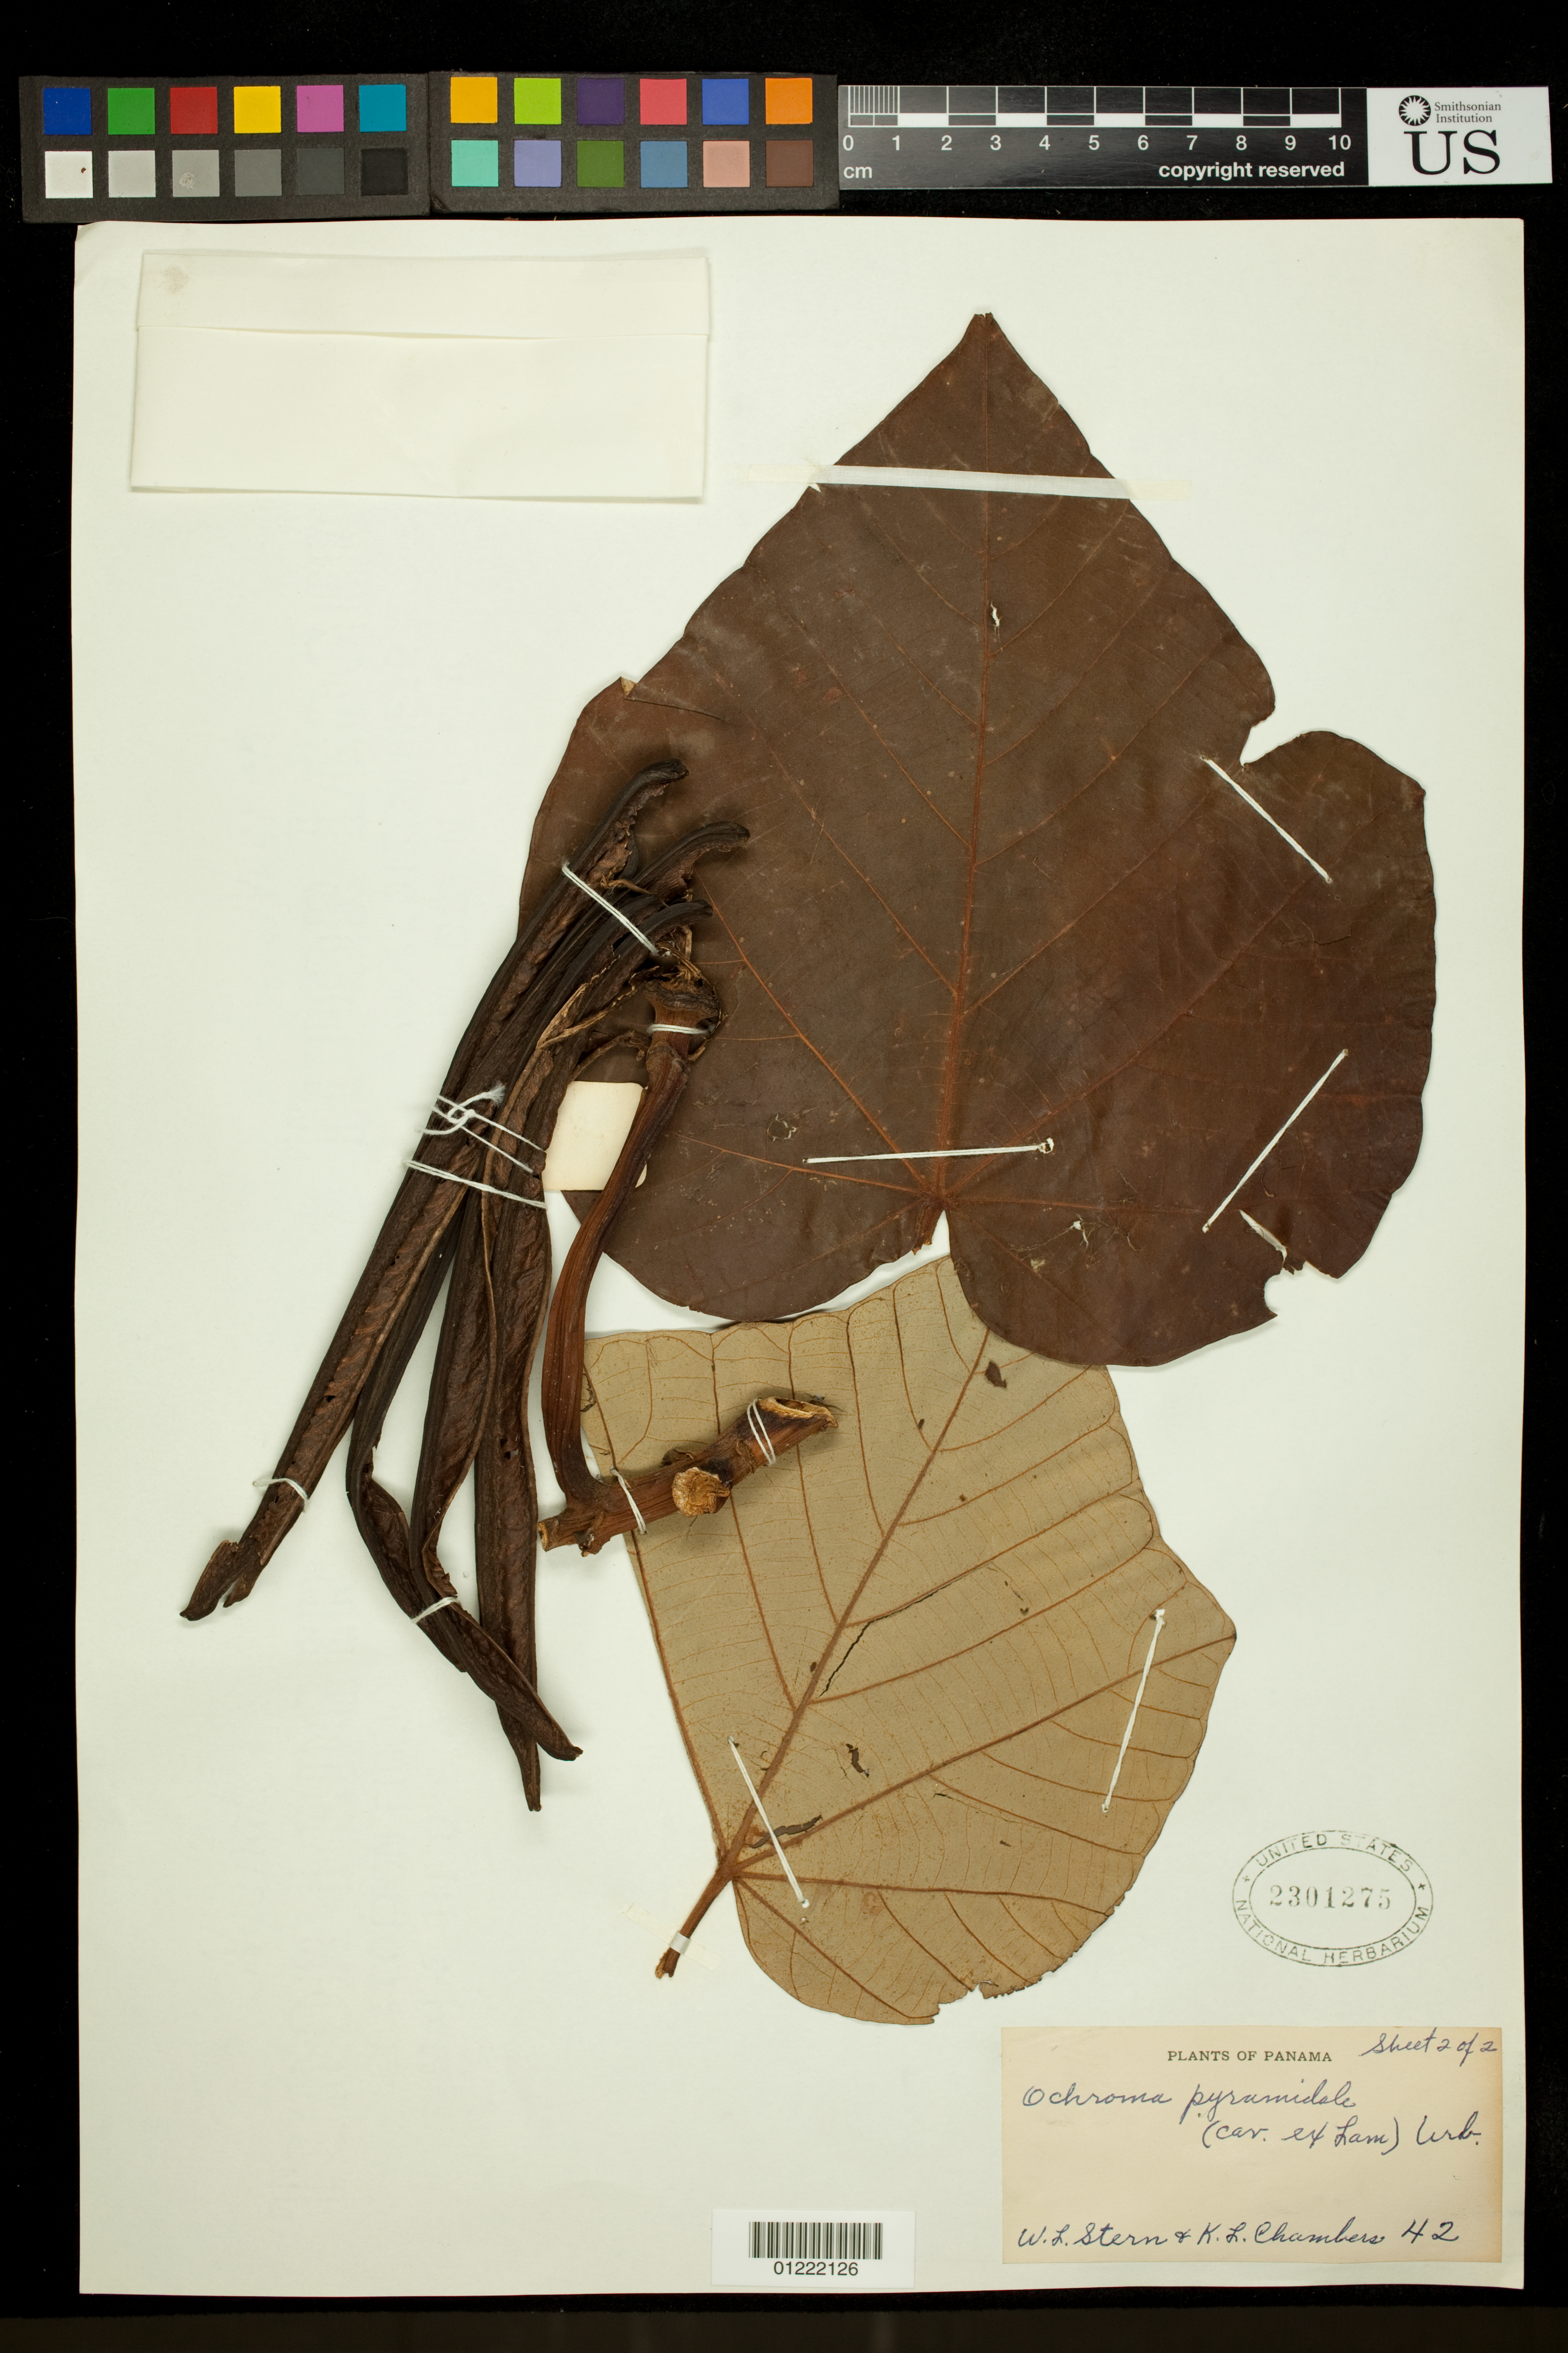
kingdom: Plantae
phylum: Tracheophyta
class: Magnoliopsida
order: Malvales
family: Malvaceae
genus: Ochroma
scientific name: Ochroma pyramidale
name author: (Cav. ex Lam.) Urb.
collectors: W. L. Stern & K. L. Chambers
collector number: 42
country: Panama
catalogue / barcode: US 2301275